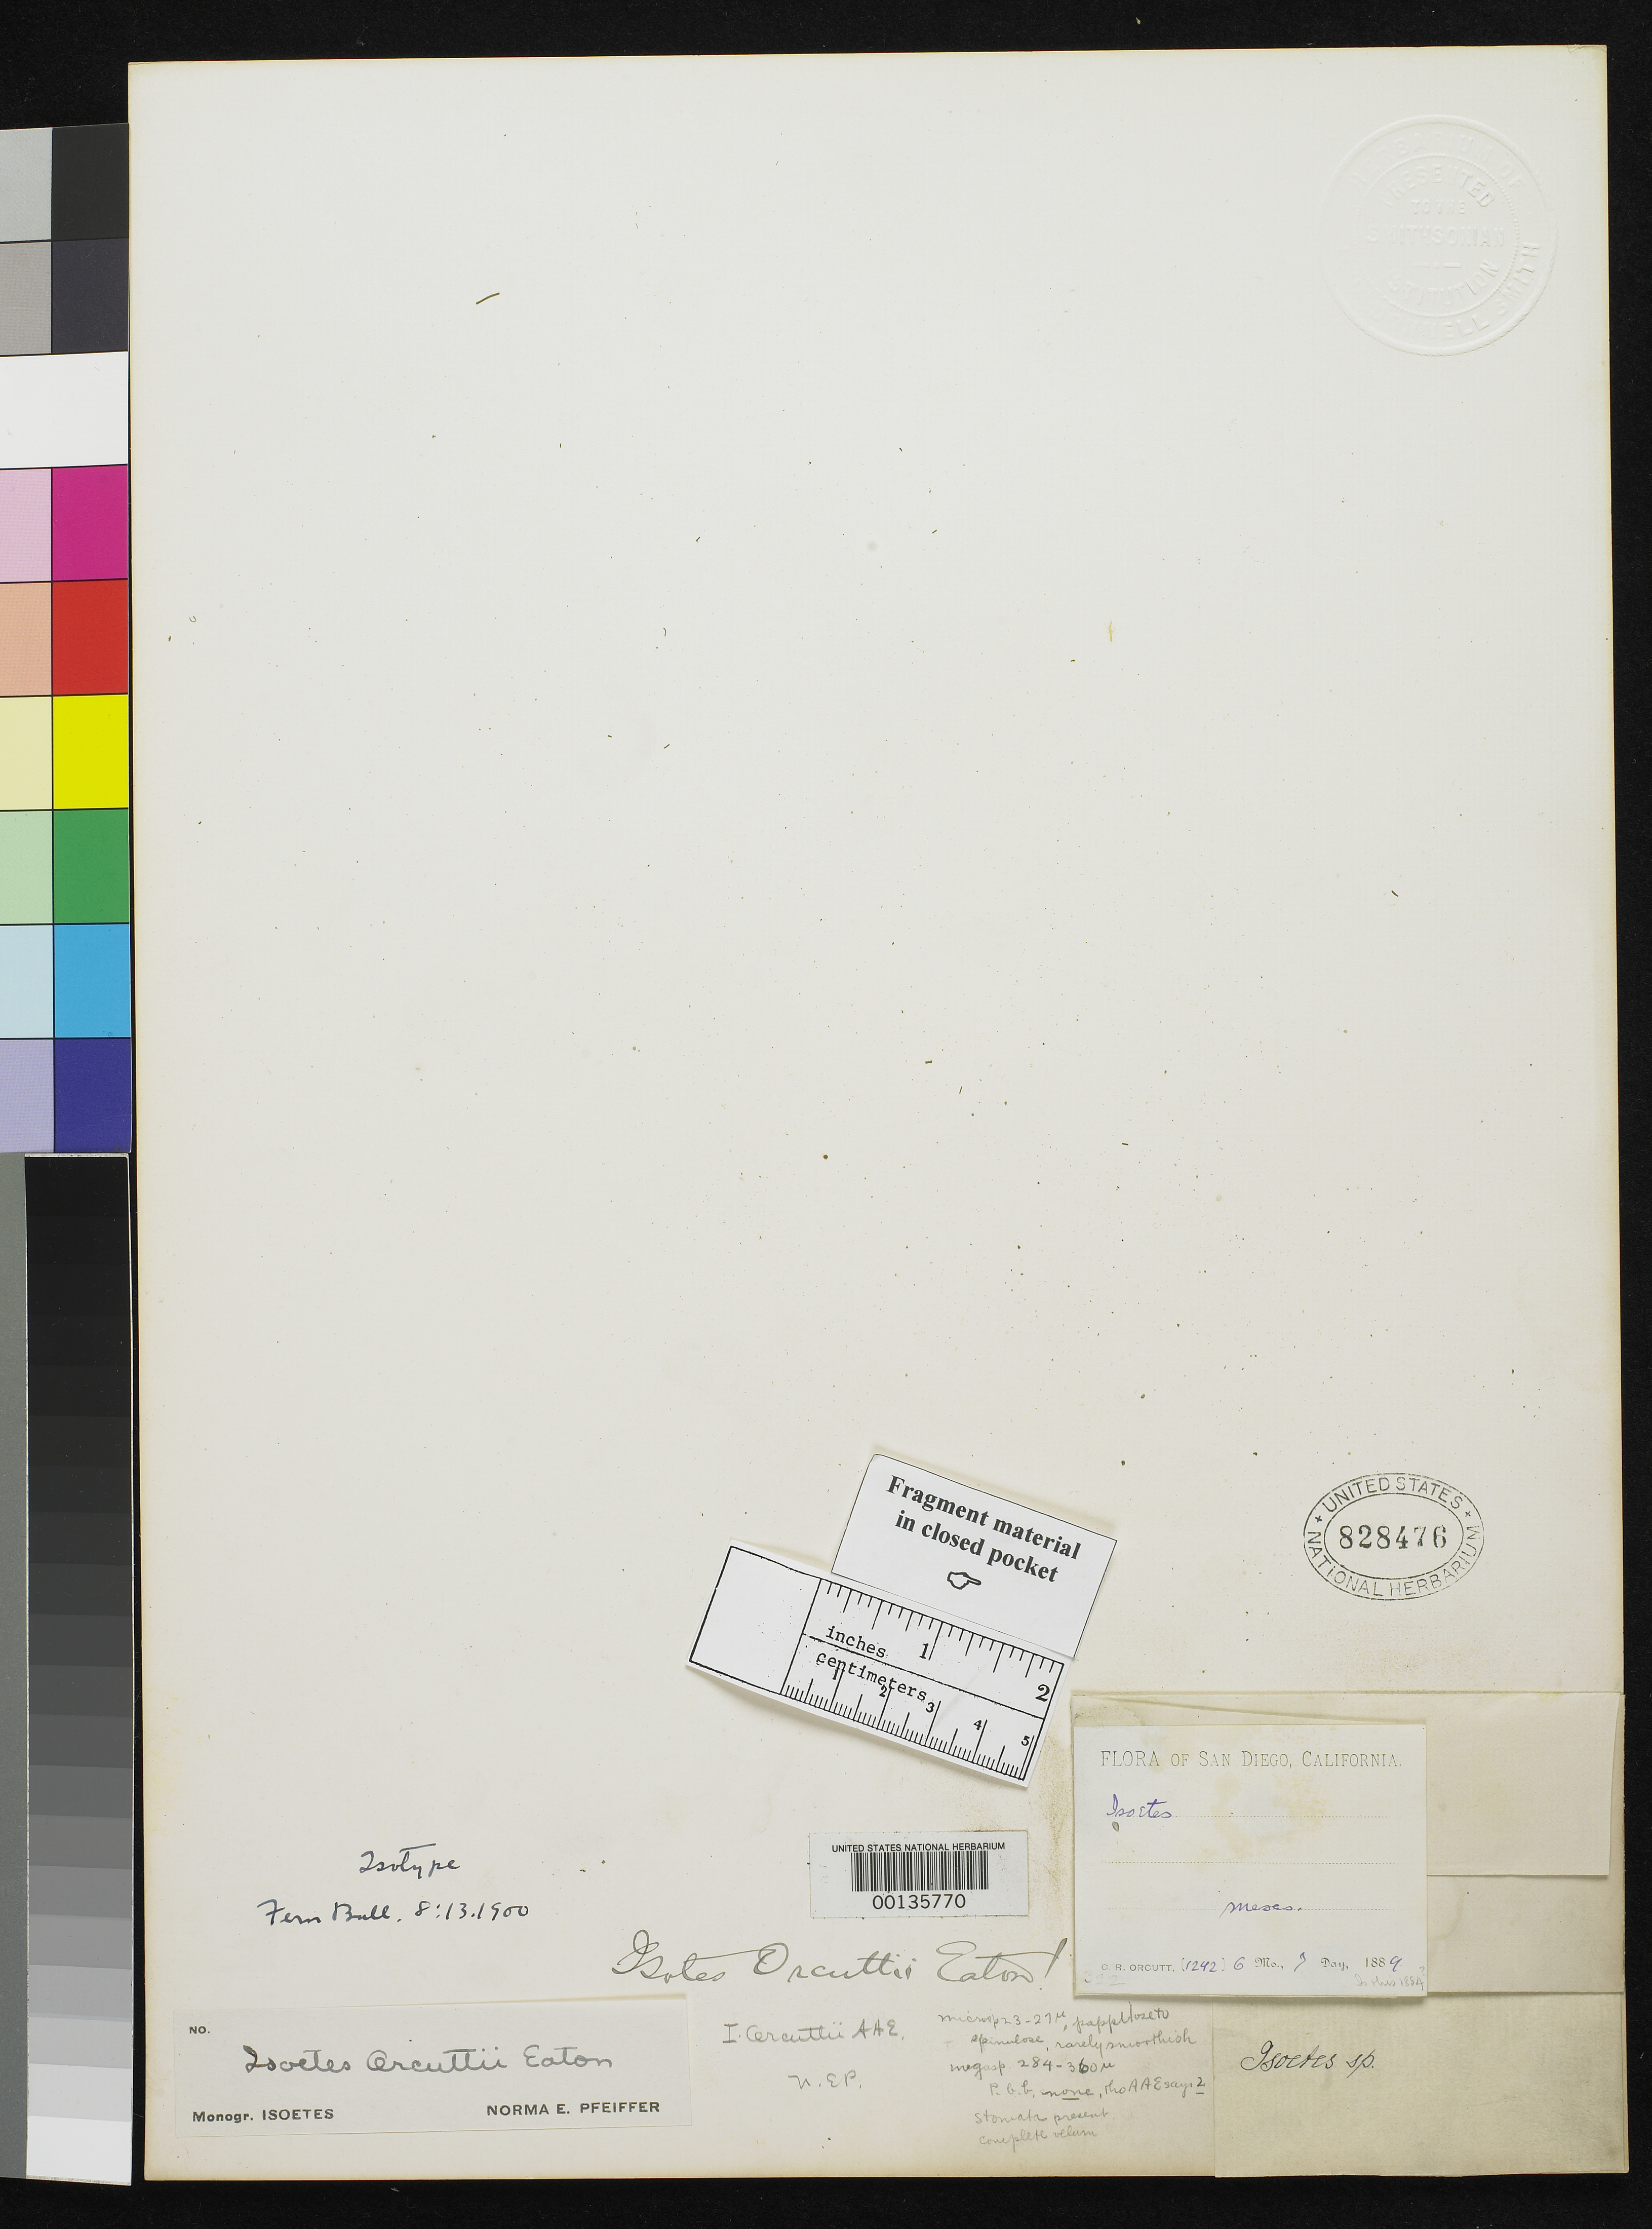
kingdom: Plantae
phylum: Tracheophyta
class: Lycopodiopsida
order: Isoetales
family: Isoetaceae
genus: Isoetes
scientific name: Isoetes orcuttii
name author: A.A. Eaton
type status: Type Collection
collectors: C. R. Orcutt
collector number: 1242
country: United States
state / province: California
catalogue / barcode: US 828476